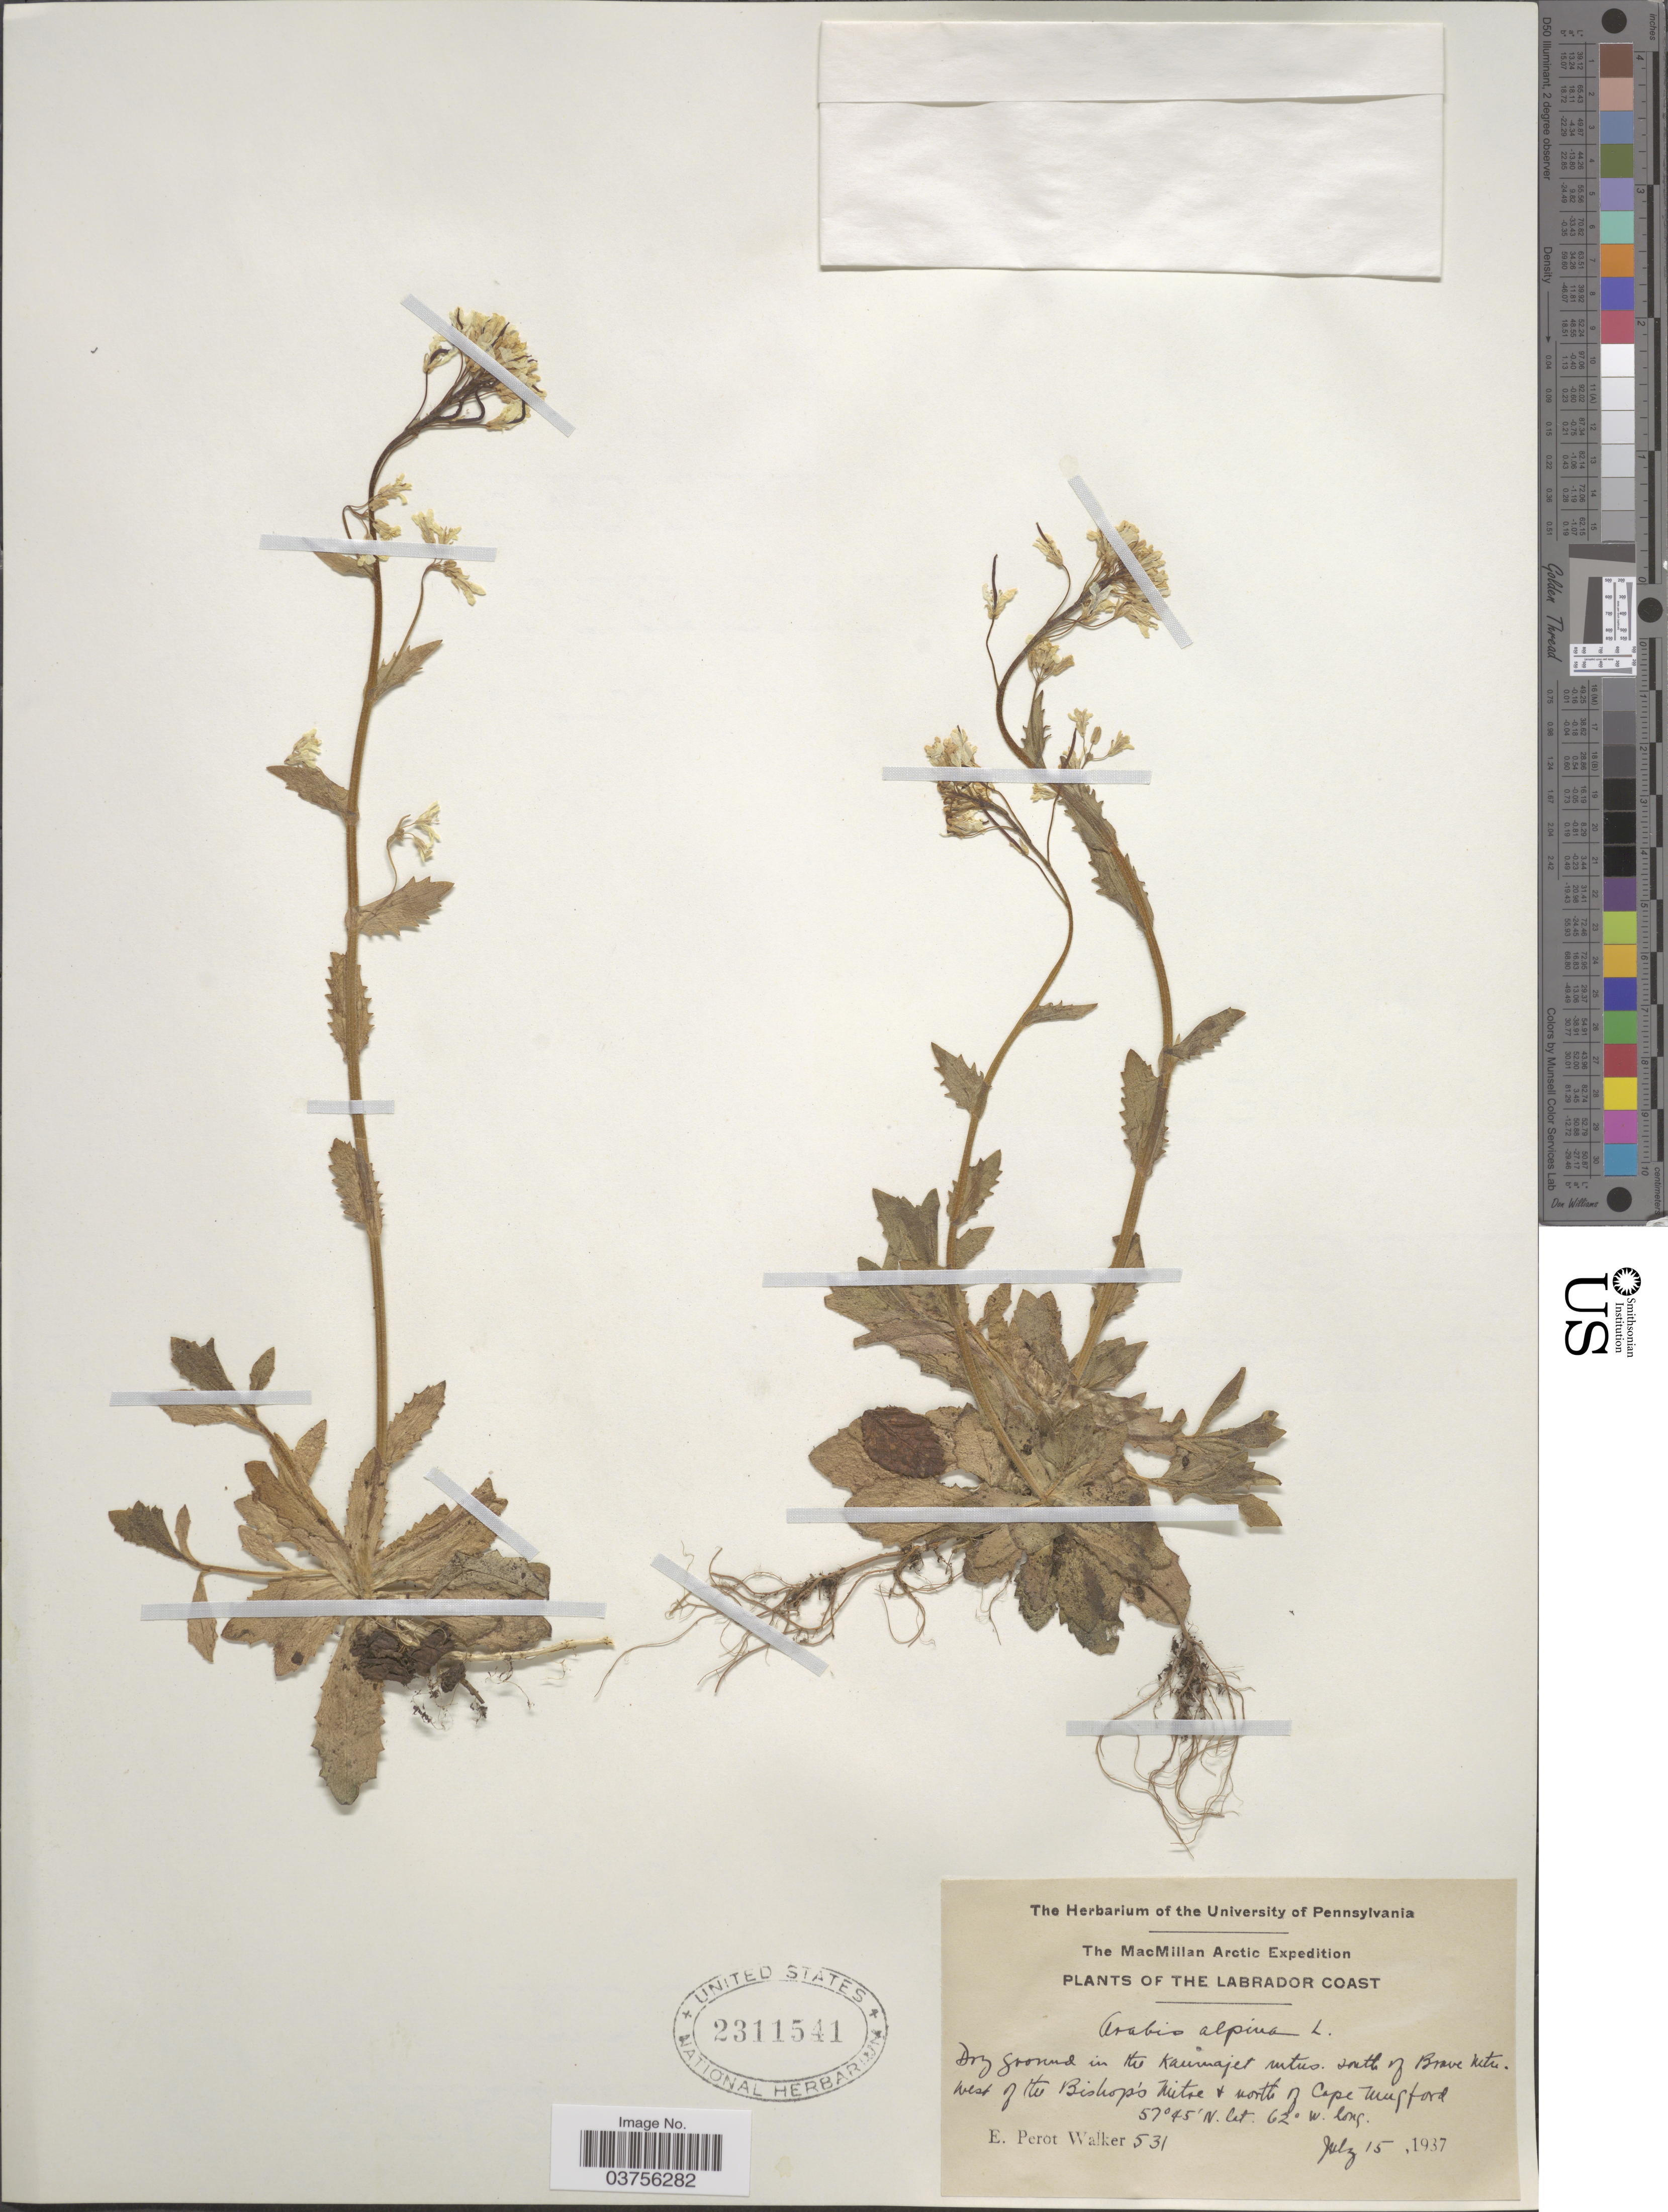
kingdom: Plantae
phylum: Tracheophyta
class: Magnoliopsida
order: Brassicales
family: Brassicaceae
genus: Arabis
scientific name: Arabis alpina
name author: L.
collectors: E. Walker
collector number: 531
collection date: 1937-07-15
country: Canada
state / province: Newfoundland and Labrador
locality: The Labrador Coast. Dry ground in the Kaumajet mtns. south of Brave Mtn. west of the Bishop's Mitre & north of Cape Mugford.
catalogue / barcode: US 2311541